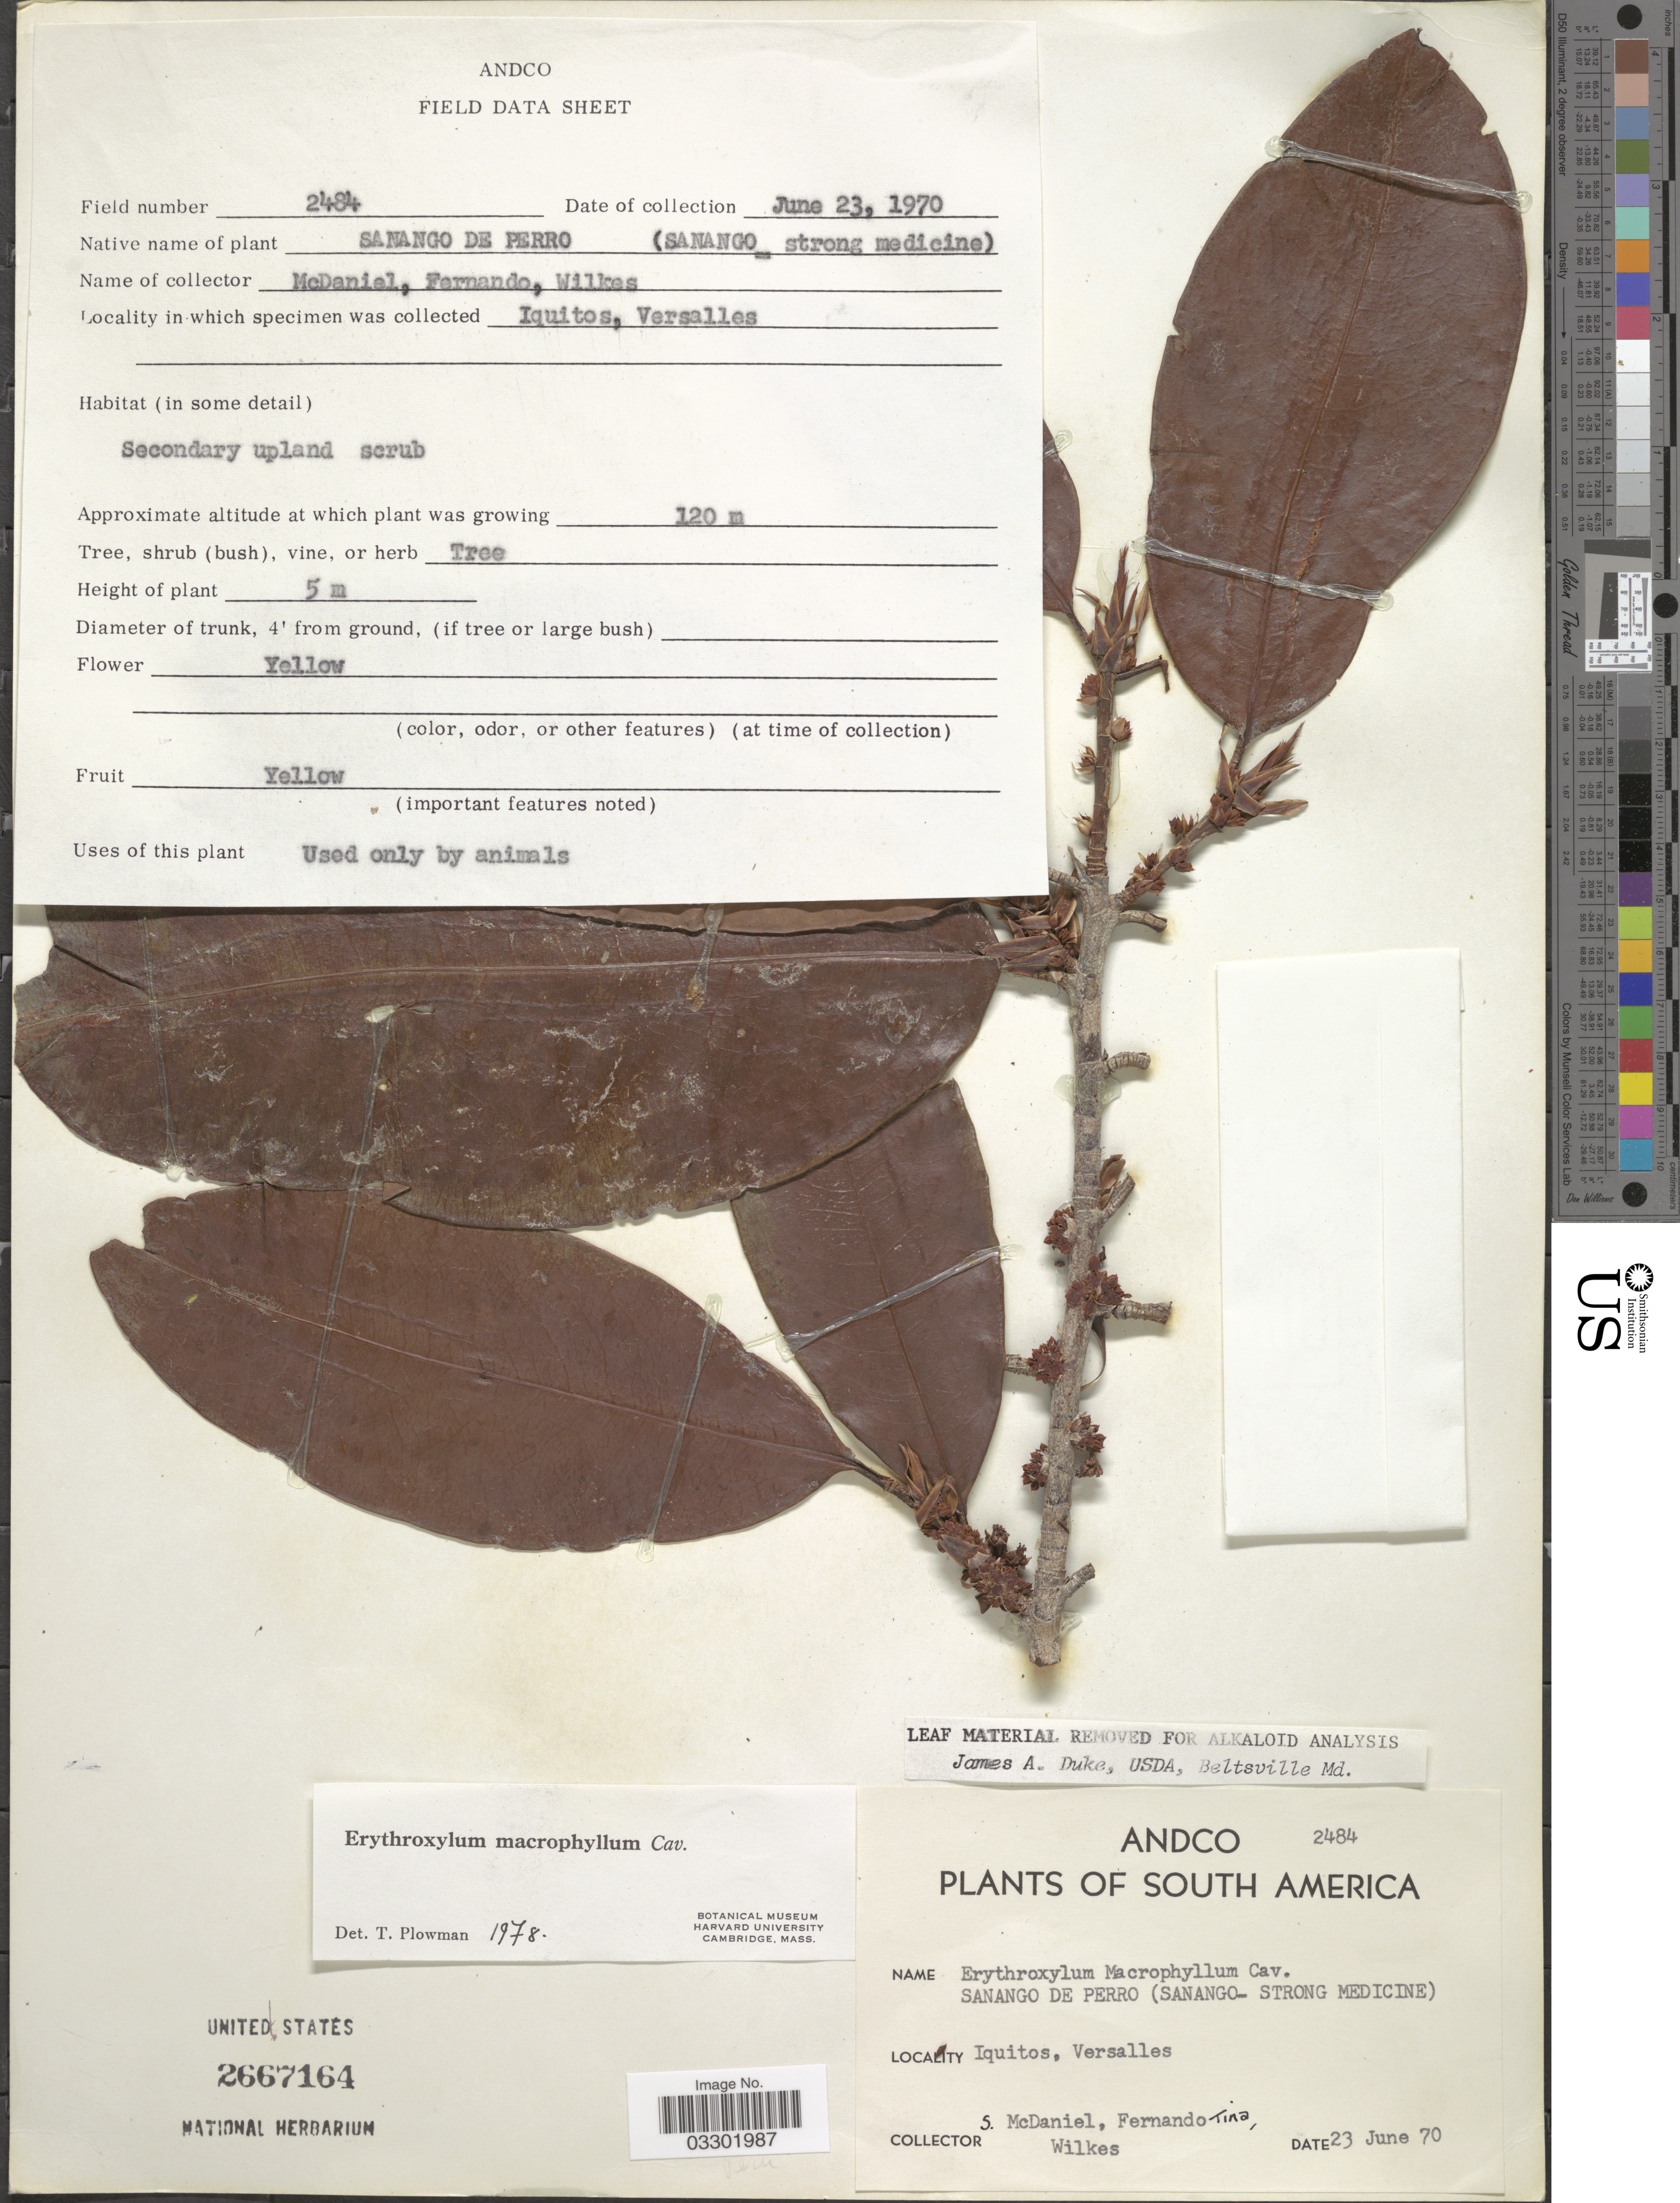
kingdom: Plantae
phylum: Tracheophyta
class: Magnoliopsida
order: Malpighiales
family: Erythroxylaceae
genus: Erythroxylum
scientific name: Erythroxylum macrophyllum var. macrophyllum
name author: Cav.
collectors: -- McDaniel, -- Fernando & Wilkes Explor. Exped.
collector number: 2484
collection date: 1970-06-23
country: Peru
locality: Iquitos, Versalles.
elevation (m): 120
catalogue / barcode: US 2667164